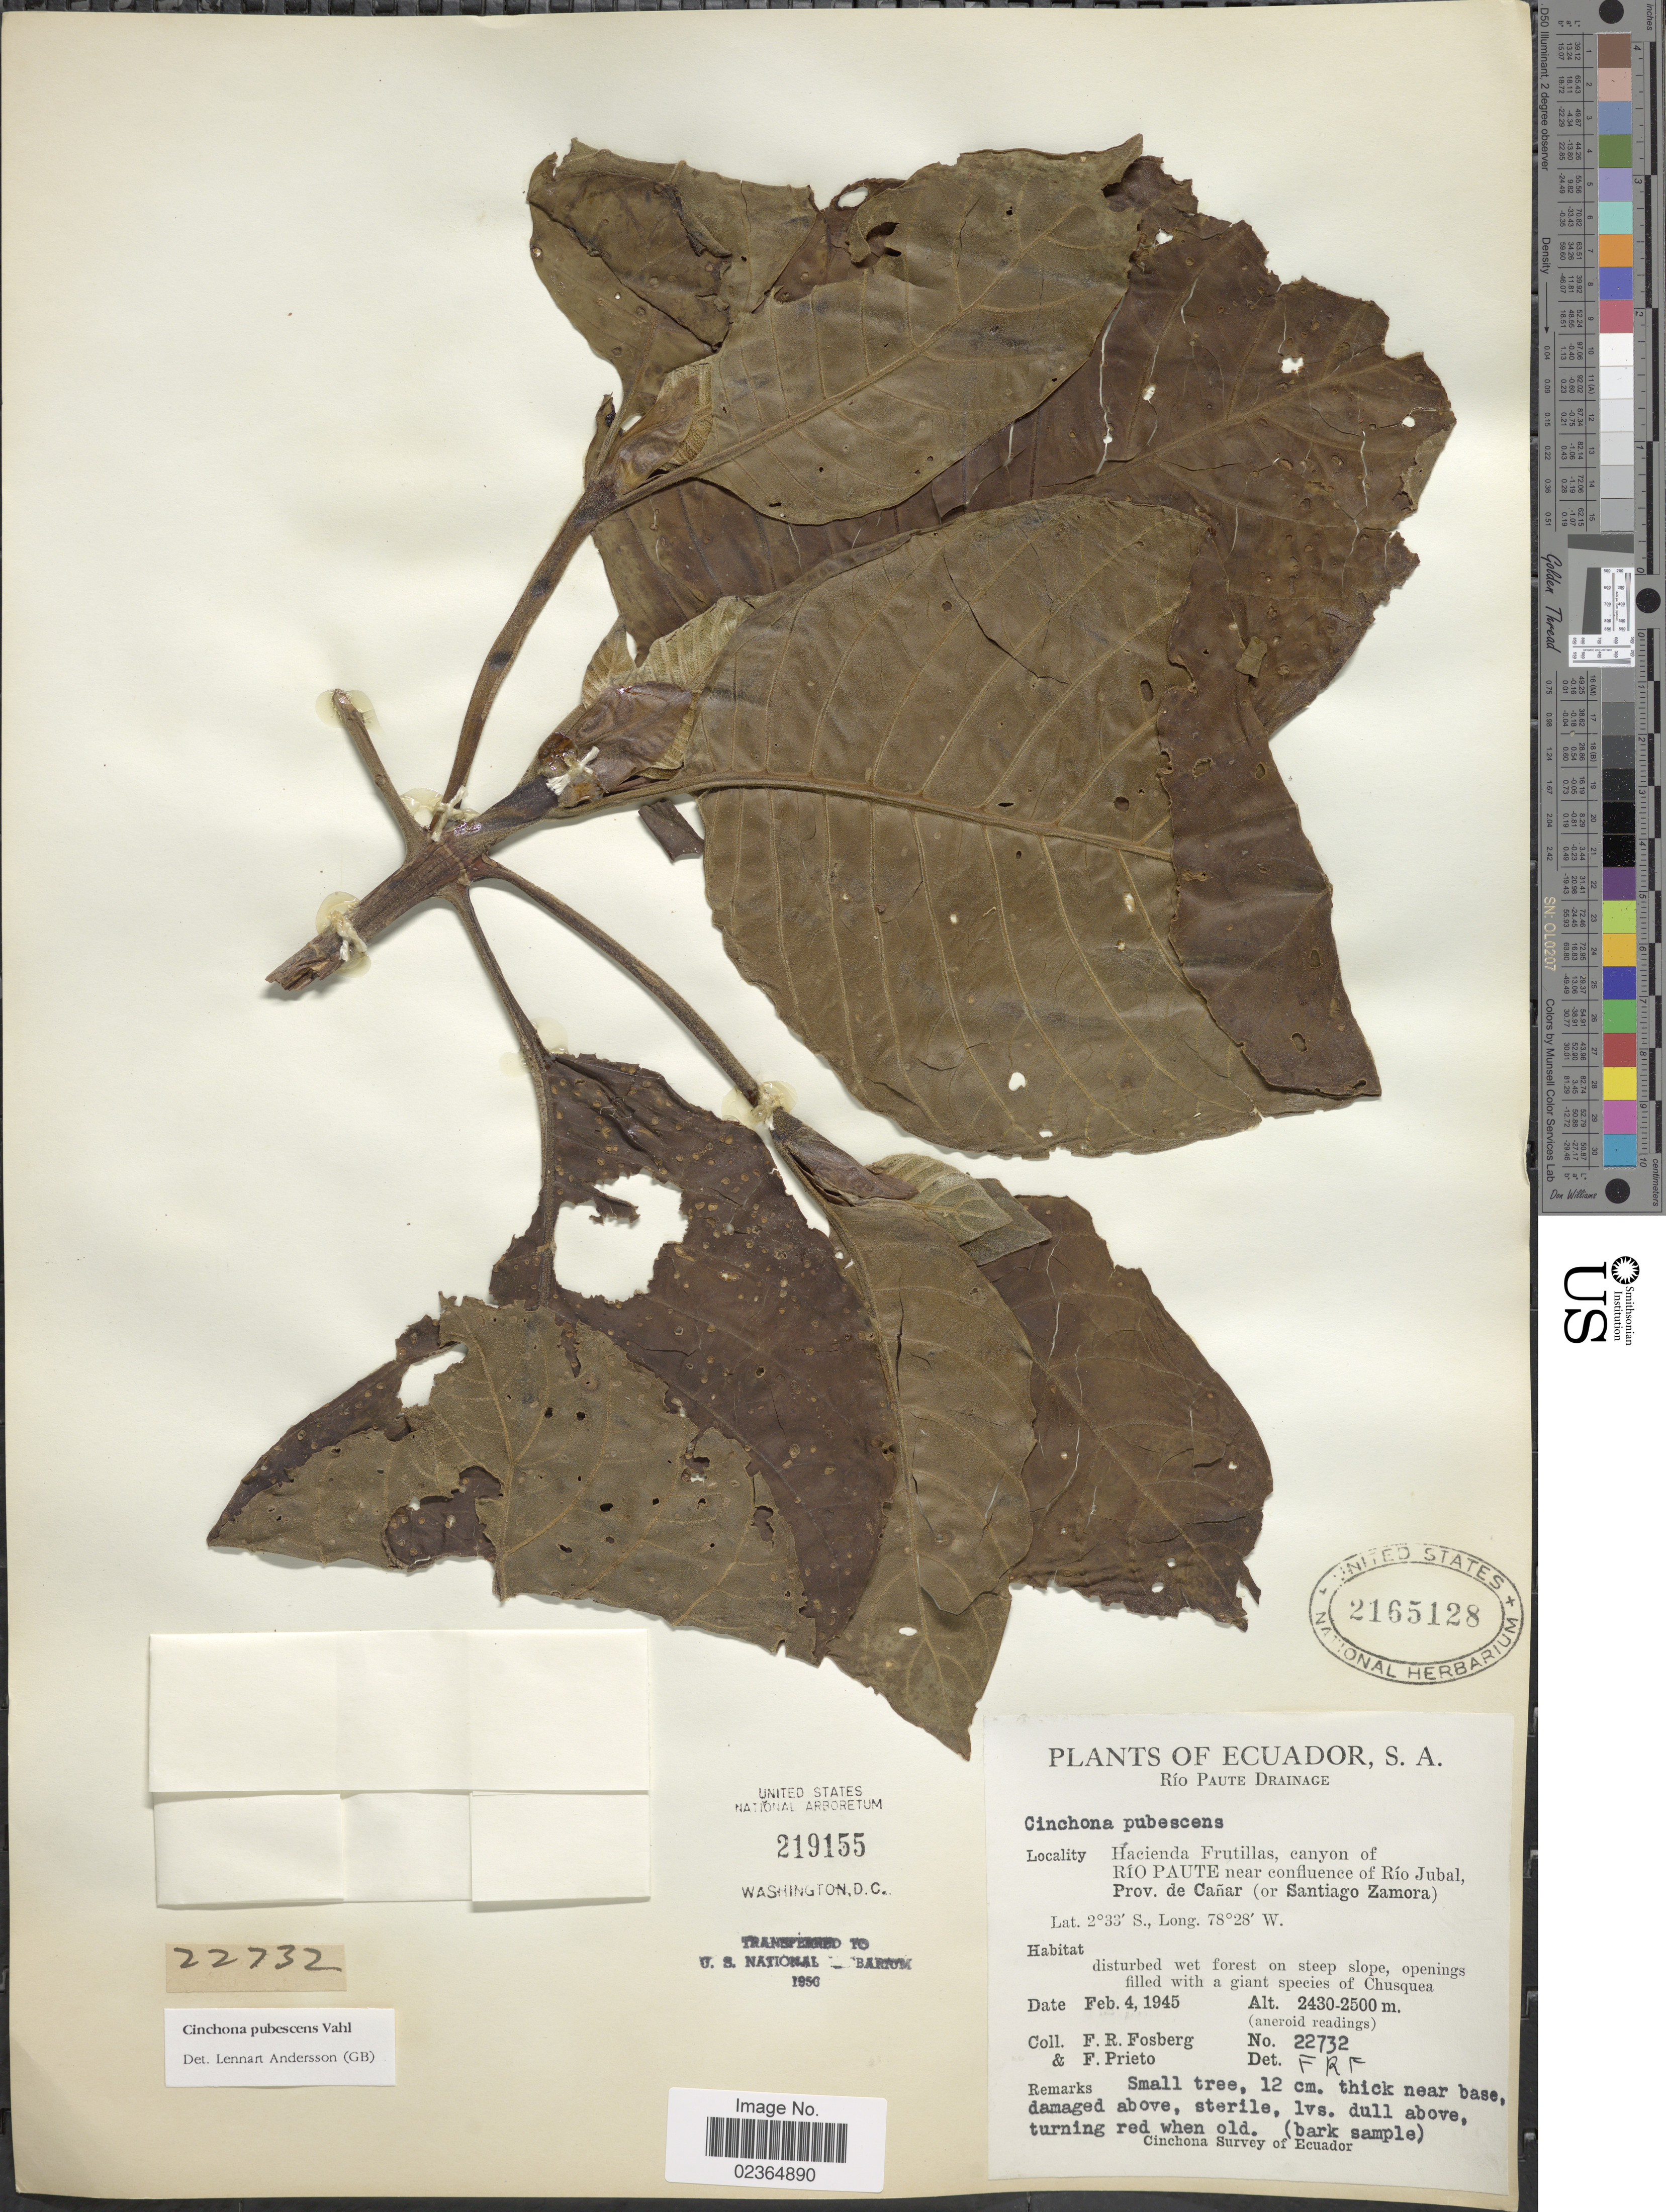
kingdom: Plantae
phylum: Tracheophyta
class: Magnoliopsida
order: Gentianales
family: Rubiaceae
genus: Cinchona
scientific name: Cinchona pubescens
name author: Vahl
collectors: F. R. Fosberg & F. Prieto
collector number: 22732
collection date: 1945-02-04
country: Ecuador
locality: Río Paute Drainage. Hacienda Frutillas, canyon of Río Paute near confluence of Río Jubal, Prov. de Cañar (or Santiago Zamora)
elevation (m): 2430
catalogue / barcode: US 2165128